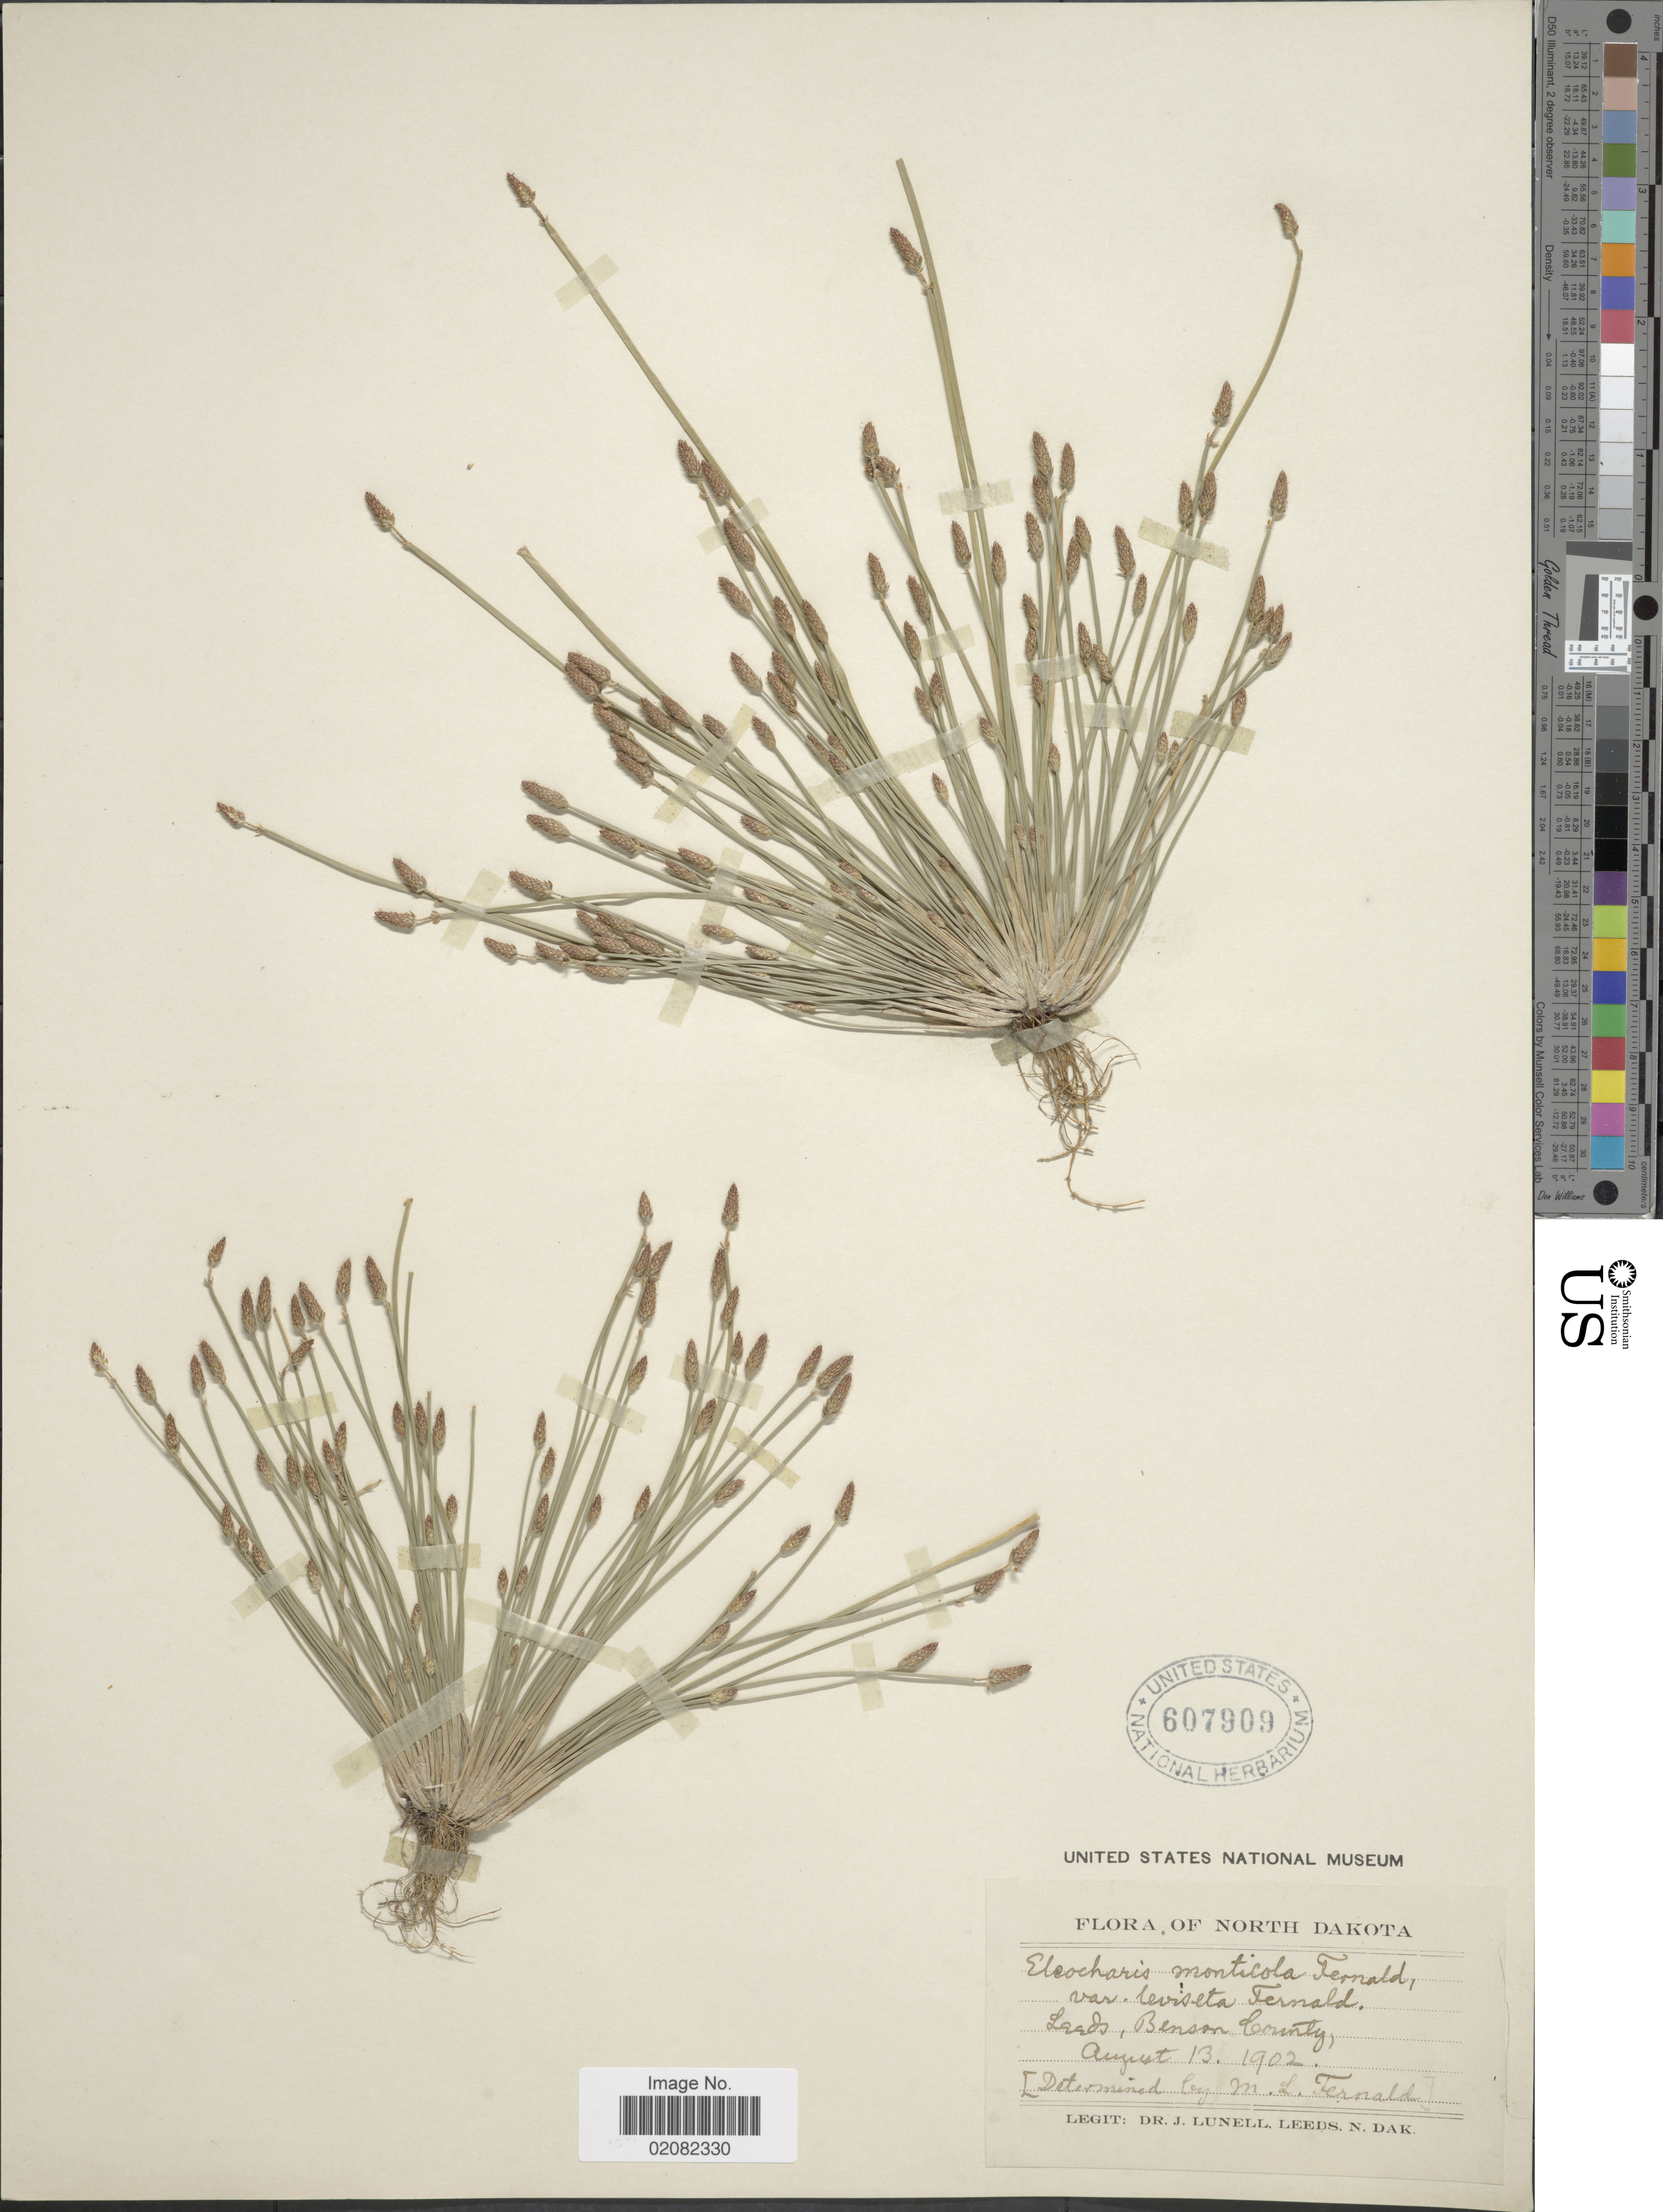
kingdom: Plantae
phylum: Tracheophyta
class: Liliopsida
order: Poales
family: Cyperaceae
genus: Eleocharis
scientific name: Eleocharis engelmannii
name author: Steud.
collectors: J. Leeds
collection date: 1902-08-13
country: United States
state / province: North Dakota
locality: Leeds, Benson County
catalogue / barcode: US 607909